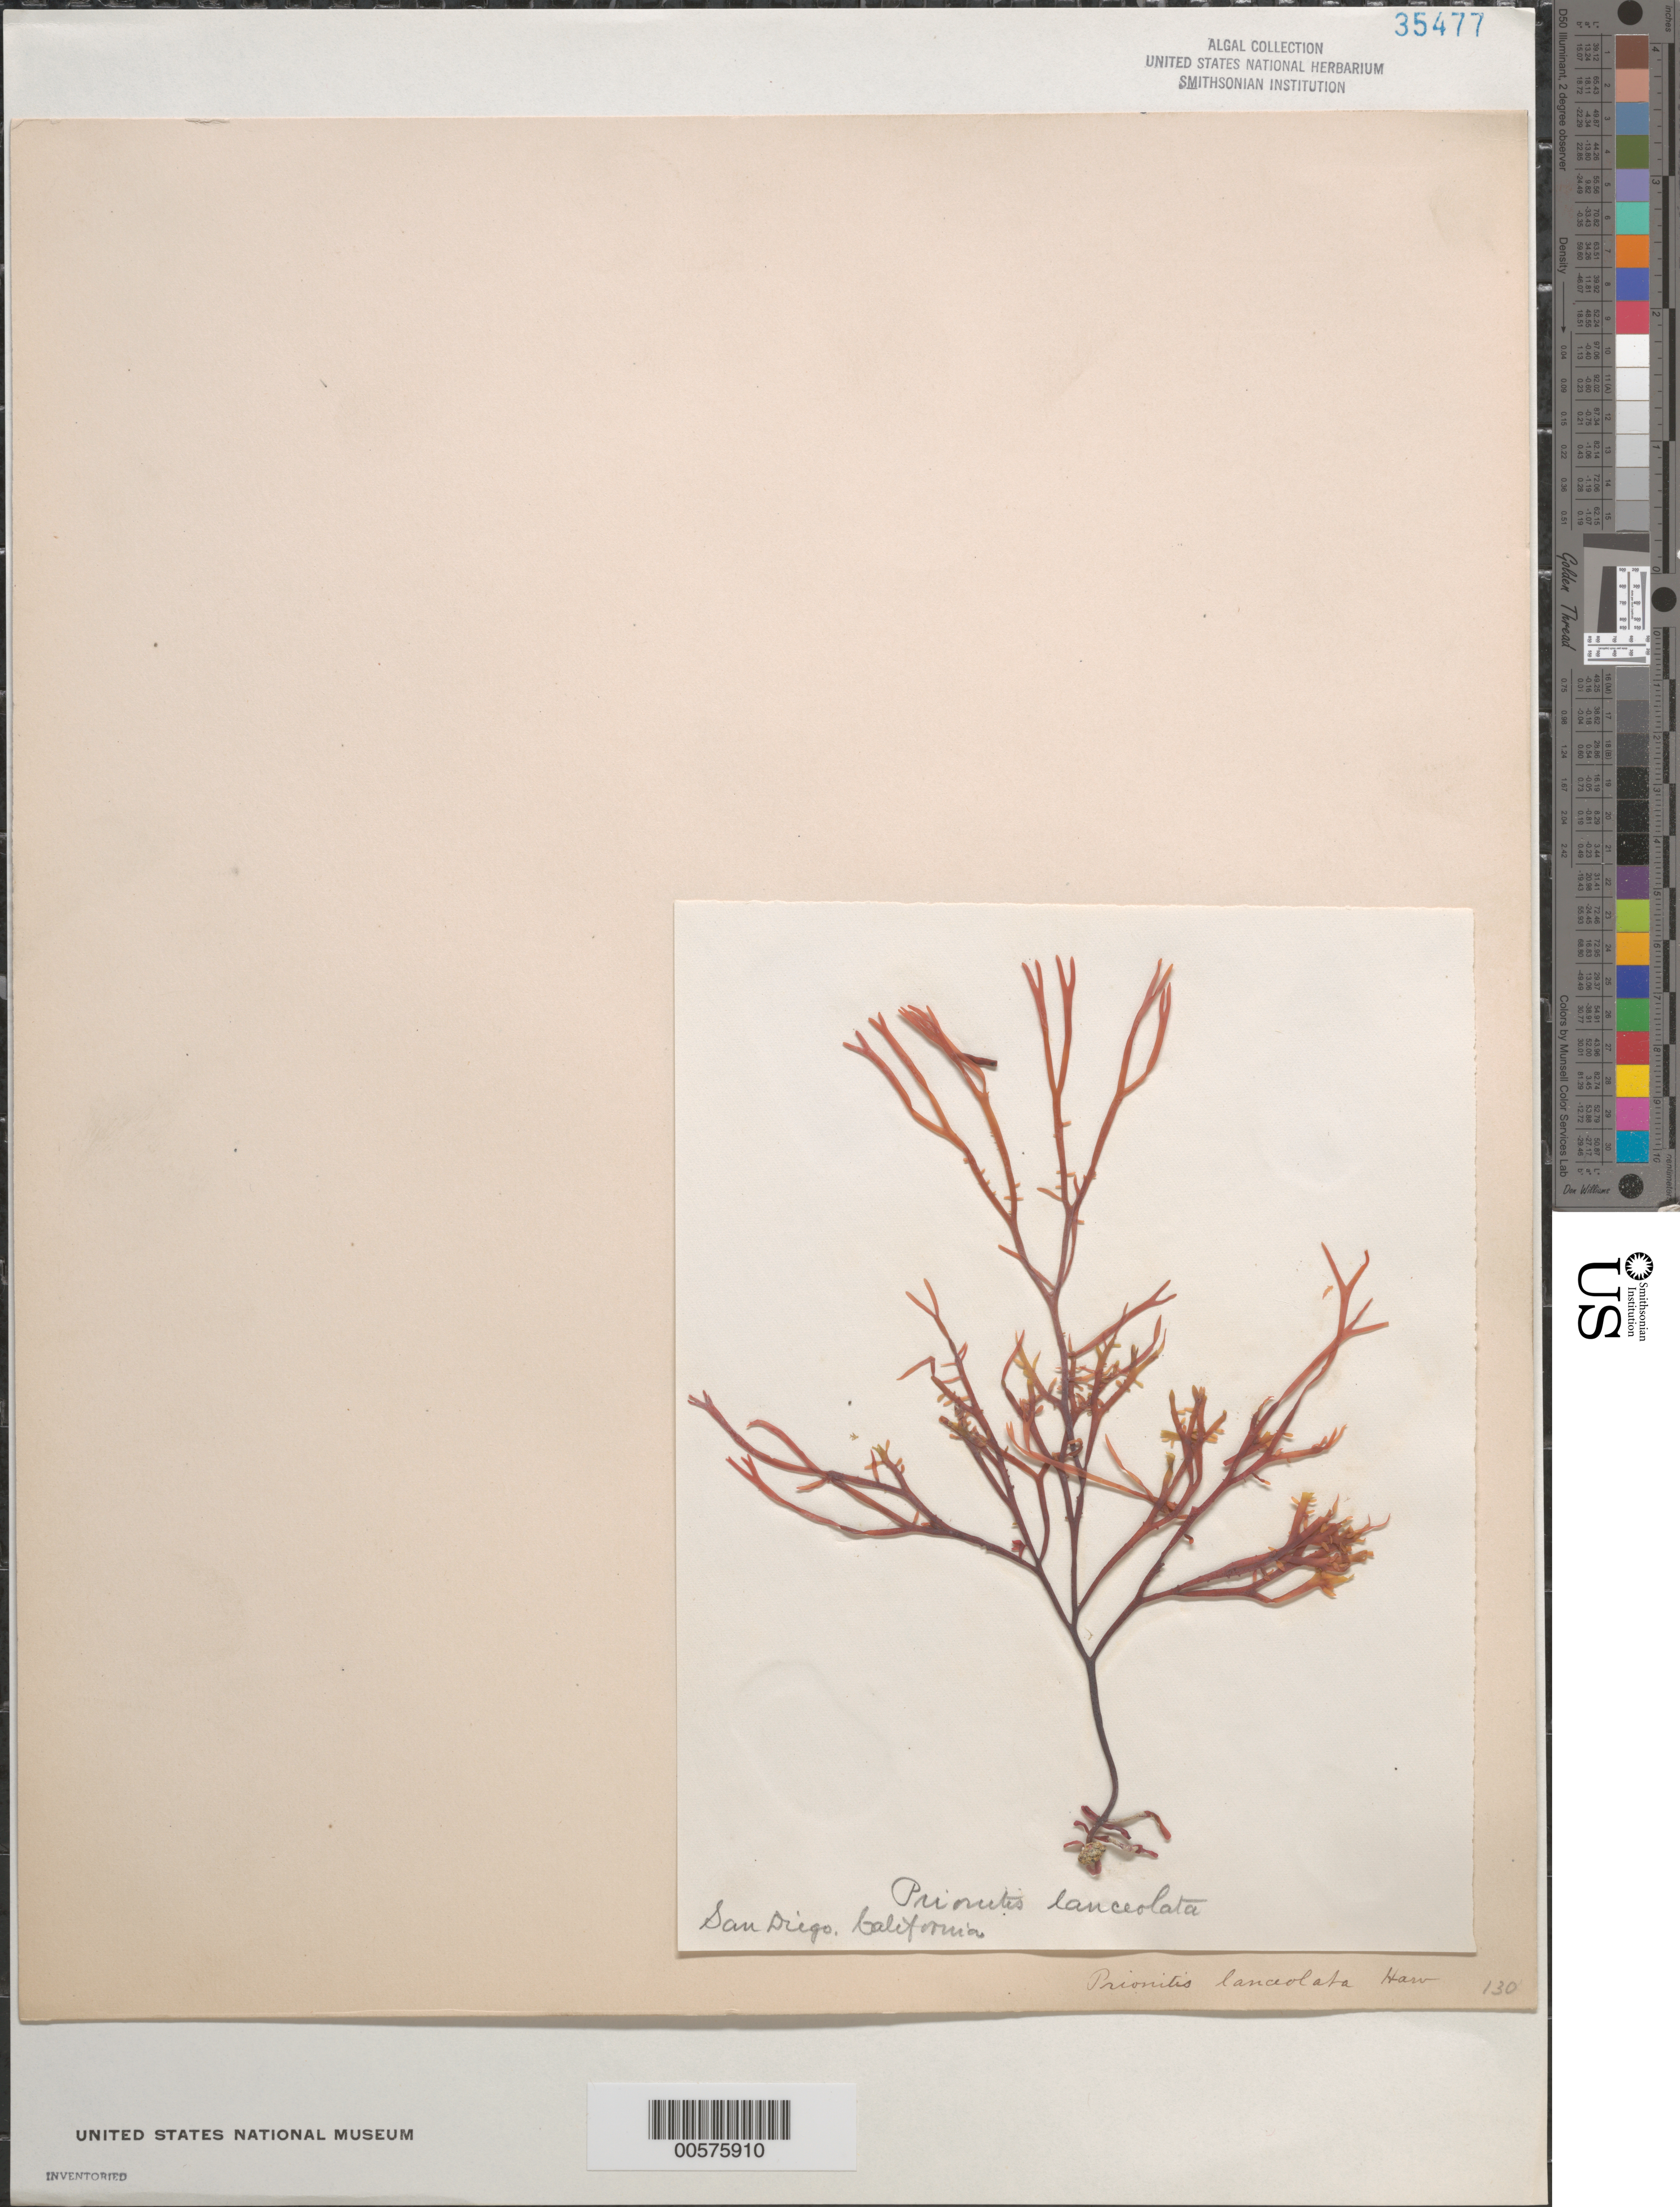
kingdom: Plantae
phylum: Rhodophyta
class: Florideophyceae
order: Cryptonemiales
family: Cryptonemiaceae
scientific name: Prionitis lanceolata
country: United States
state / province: California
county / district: San Diego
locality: San Diego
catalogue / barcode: US 35477